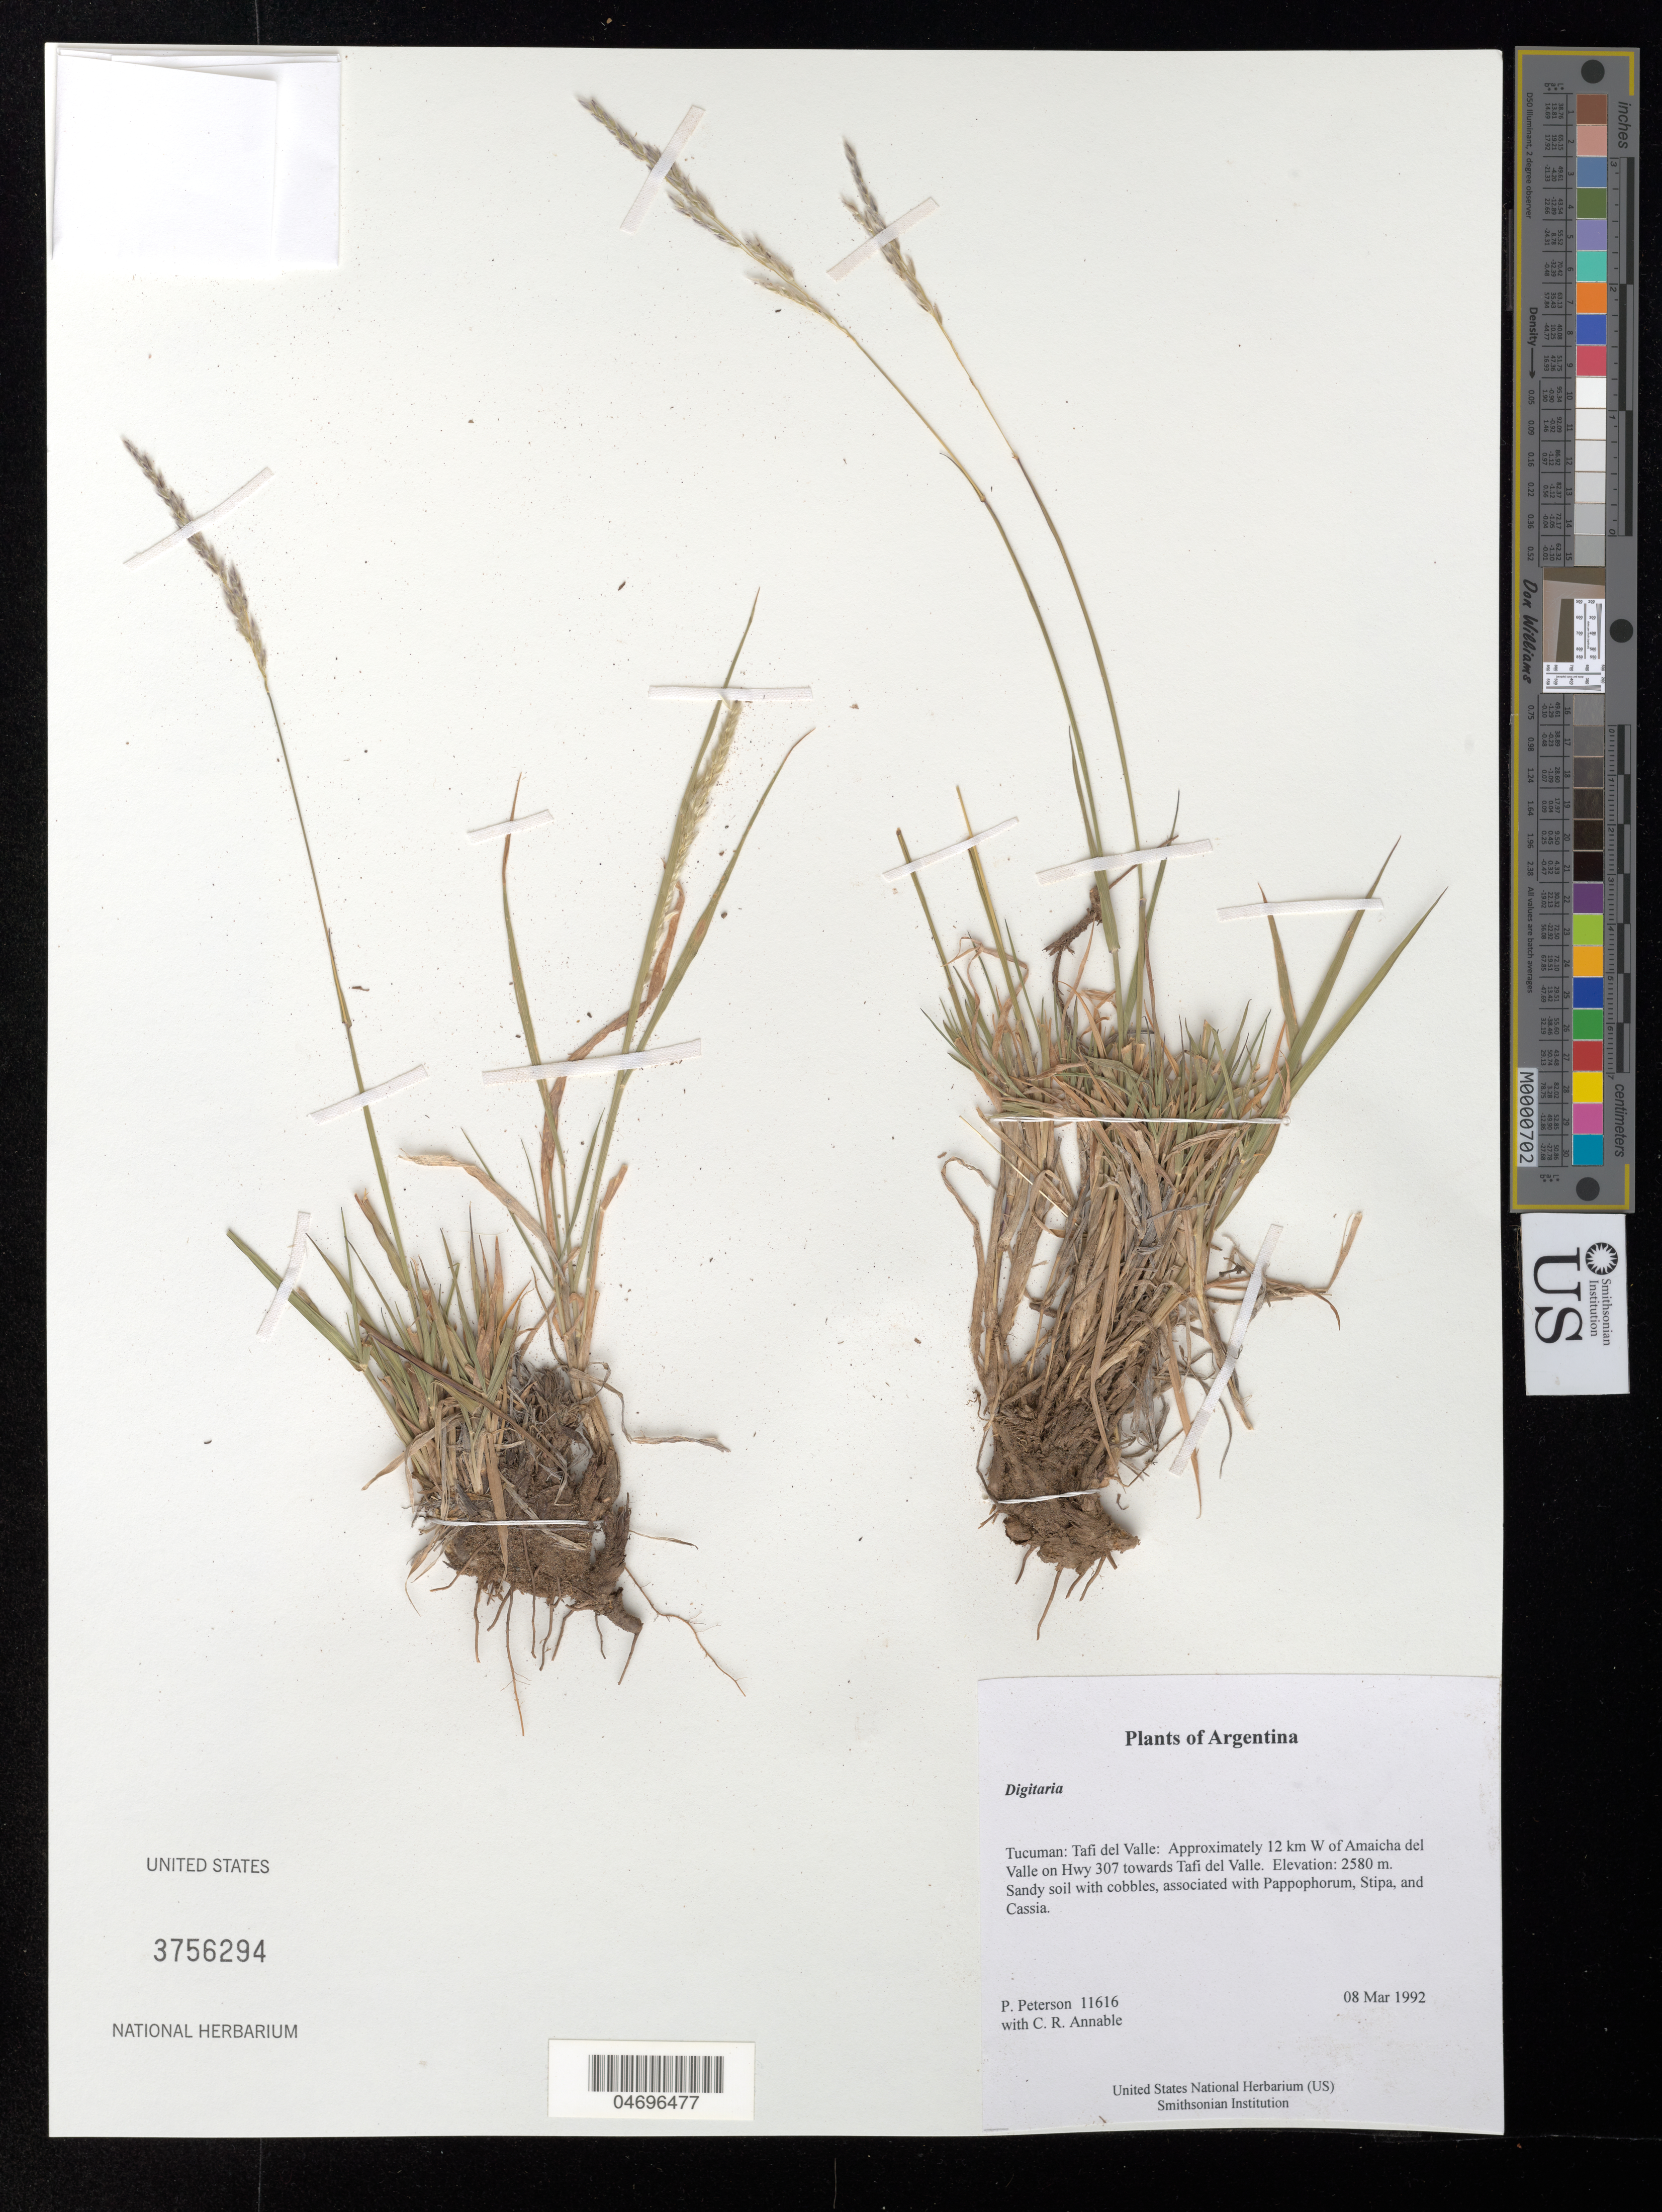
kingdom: Plantae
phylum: Tracheophyta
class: Liliopsida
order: Poales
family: Poaceae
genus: Digitaria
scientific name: Digitaria sp.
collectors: P. M. Peterson & C. R. Annable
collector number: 11616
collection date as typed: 08 Mar 1992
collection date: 1992-03-08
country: Argentina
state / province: Tucuman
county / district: Tafi del Valle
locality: Approximately 12 km W of Amaicha del Valle on Hwy 307 towards Tafi del Valle.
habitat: Sandy soil with cobbles, associated with Pappophorum, Stipa, and Cassia.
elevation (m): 2580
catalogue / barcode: US 3756294